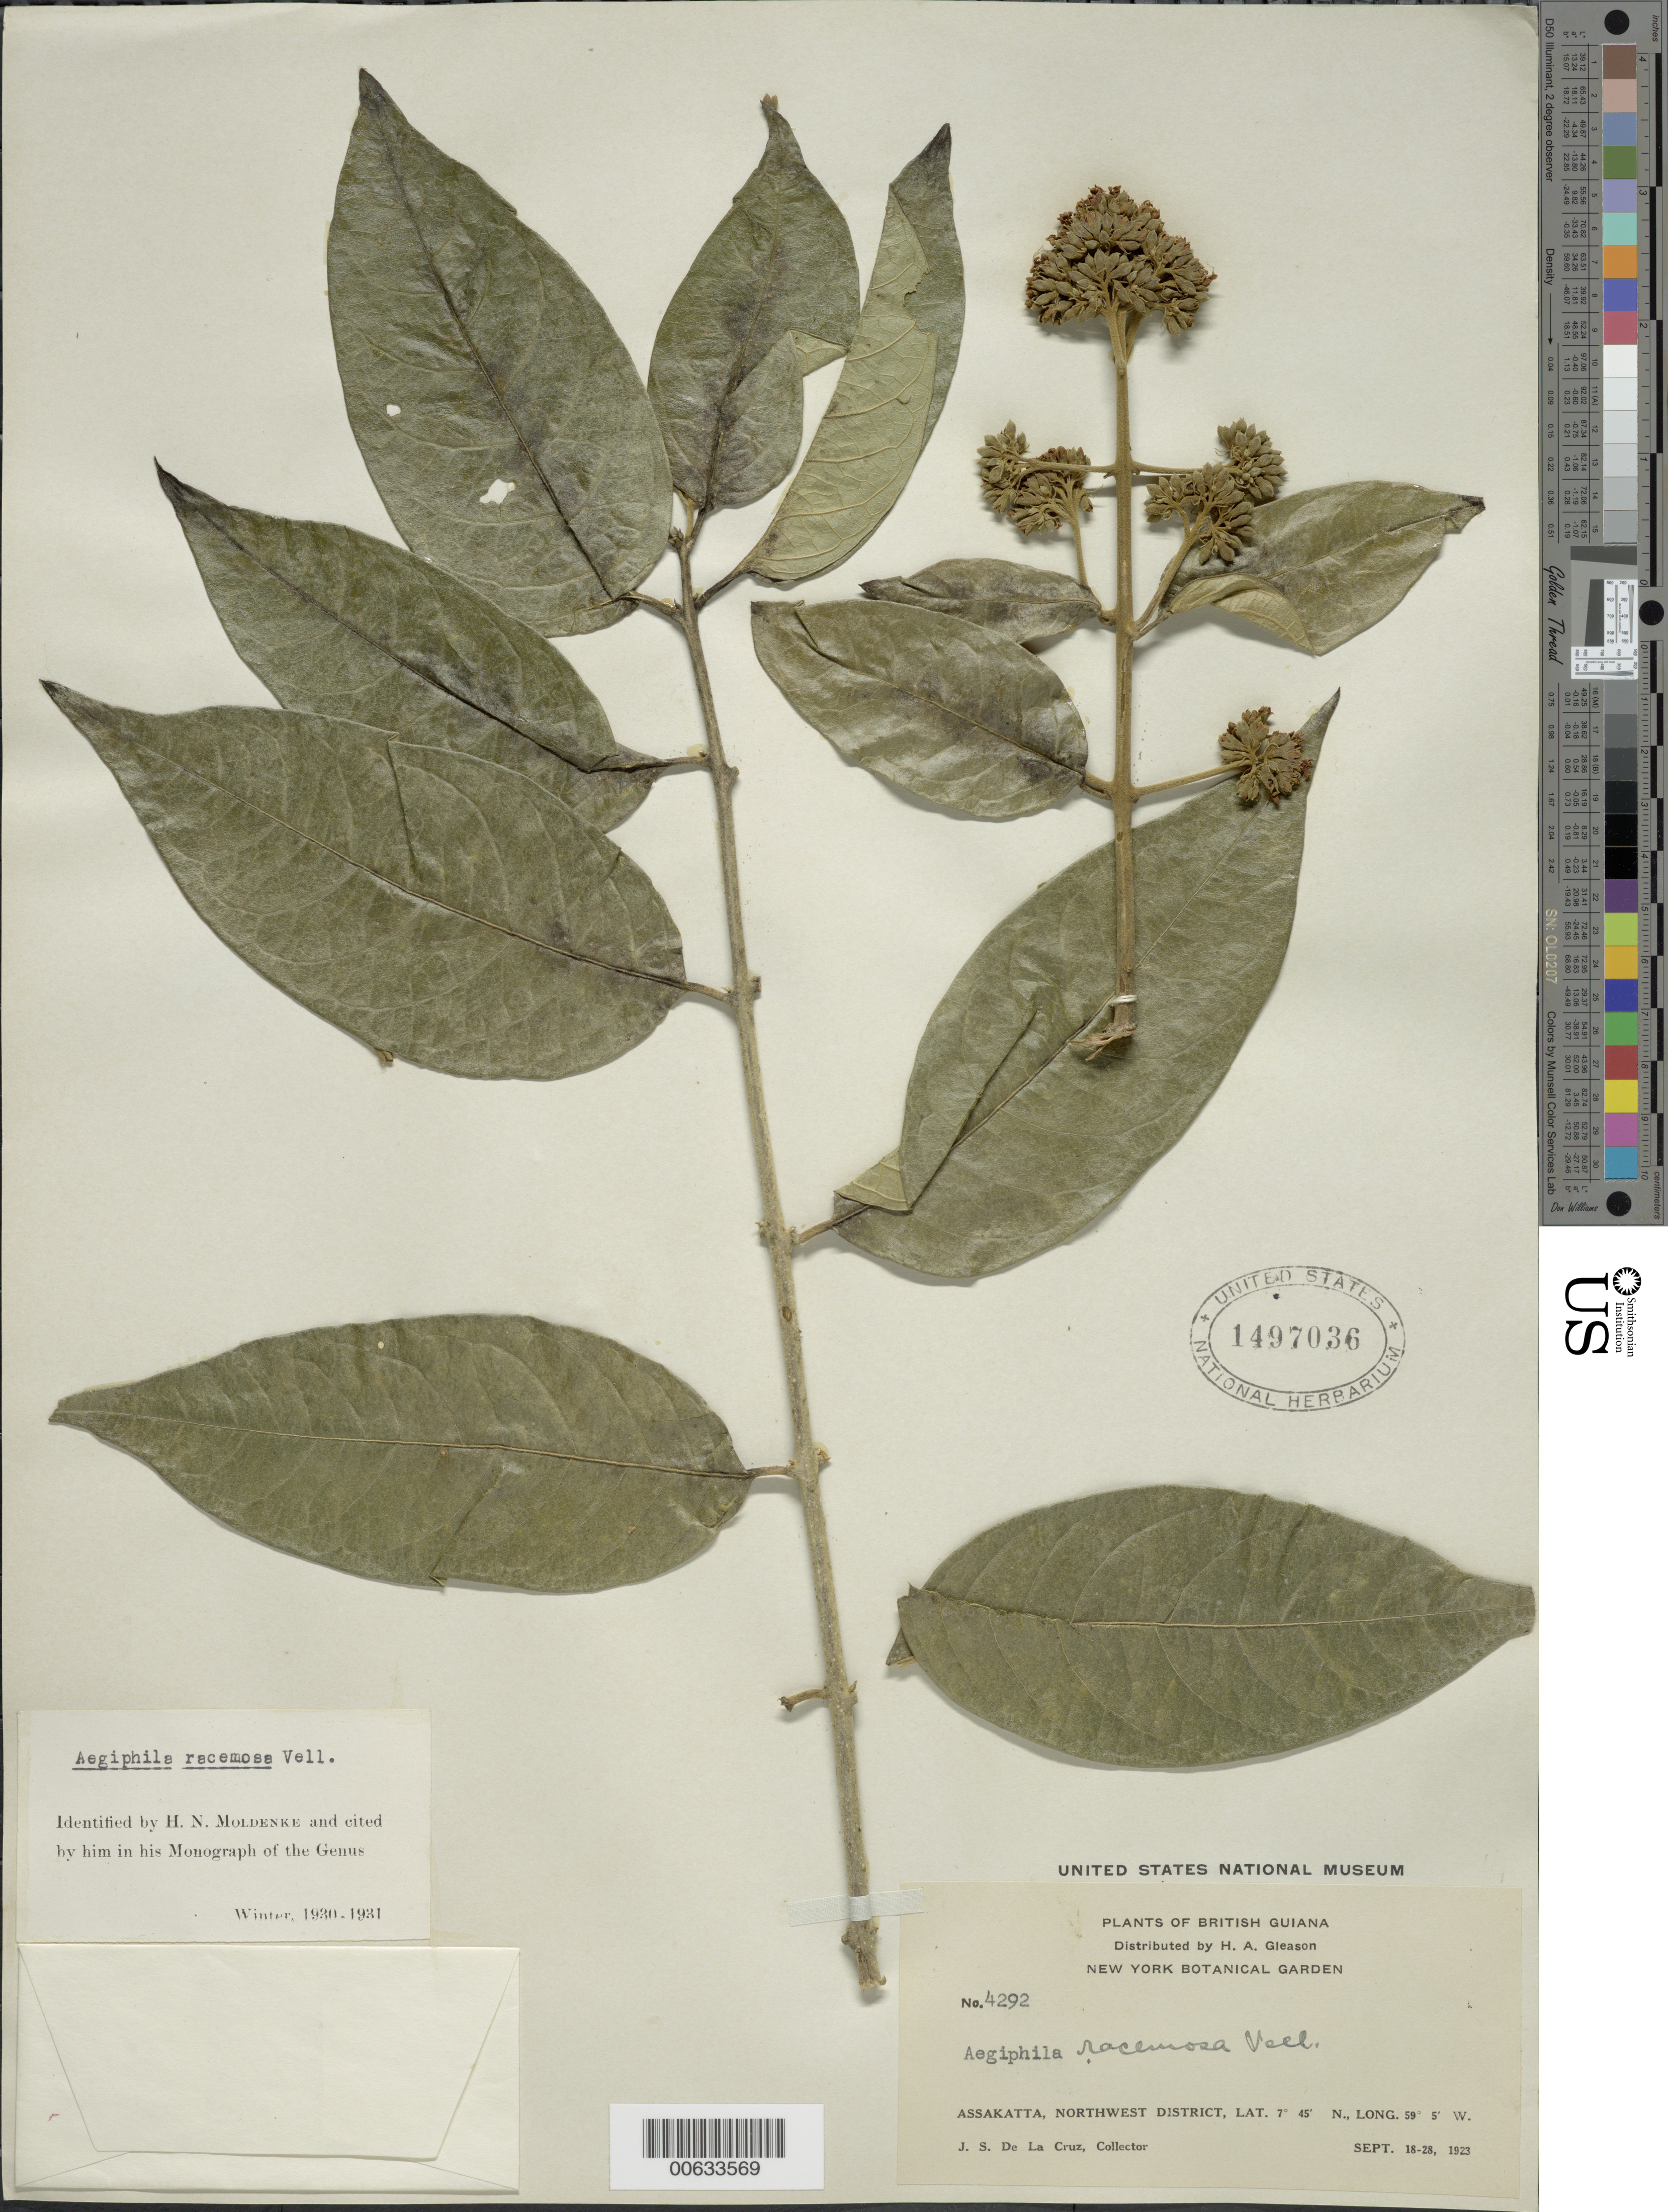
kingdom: Plantae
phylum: Tracheophyta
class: Magnoliopsida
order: Lamiales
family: Lamiaceae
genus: Aegiphila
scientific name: Aegiphila racemosa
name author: Vell.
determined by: Moldenke, H. N.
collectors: J. S. de la Cruz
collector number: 4292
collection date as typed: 18-Sep-23 to 28-Sep-23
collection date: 1923-09-18/1923-09-28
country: Guyana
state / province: Barima-Waini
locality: Assakatta, NW District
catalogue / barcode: US 1497036